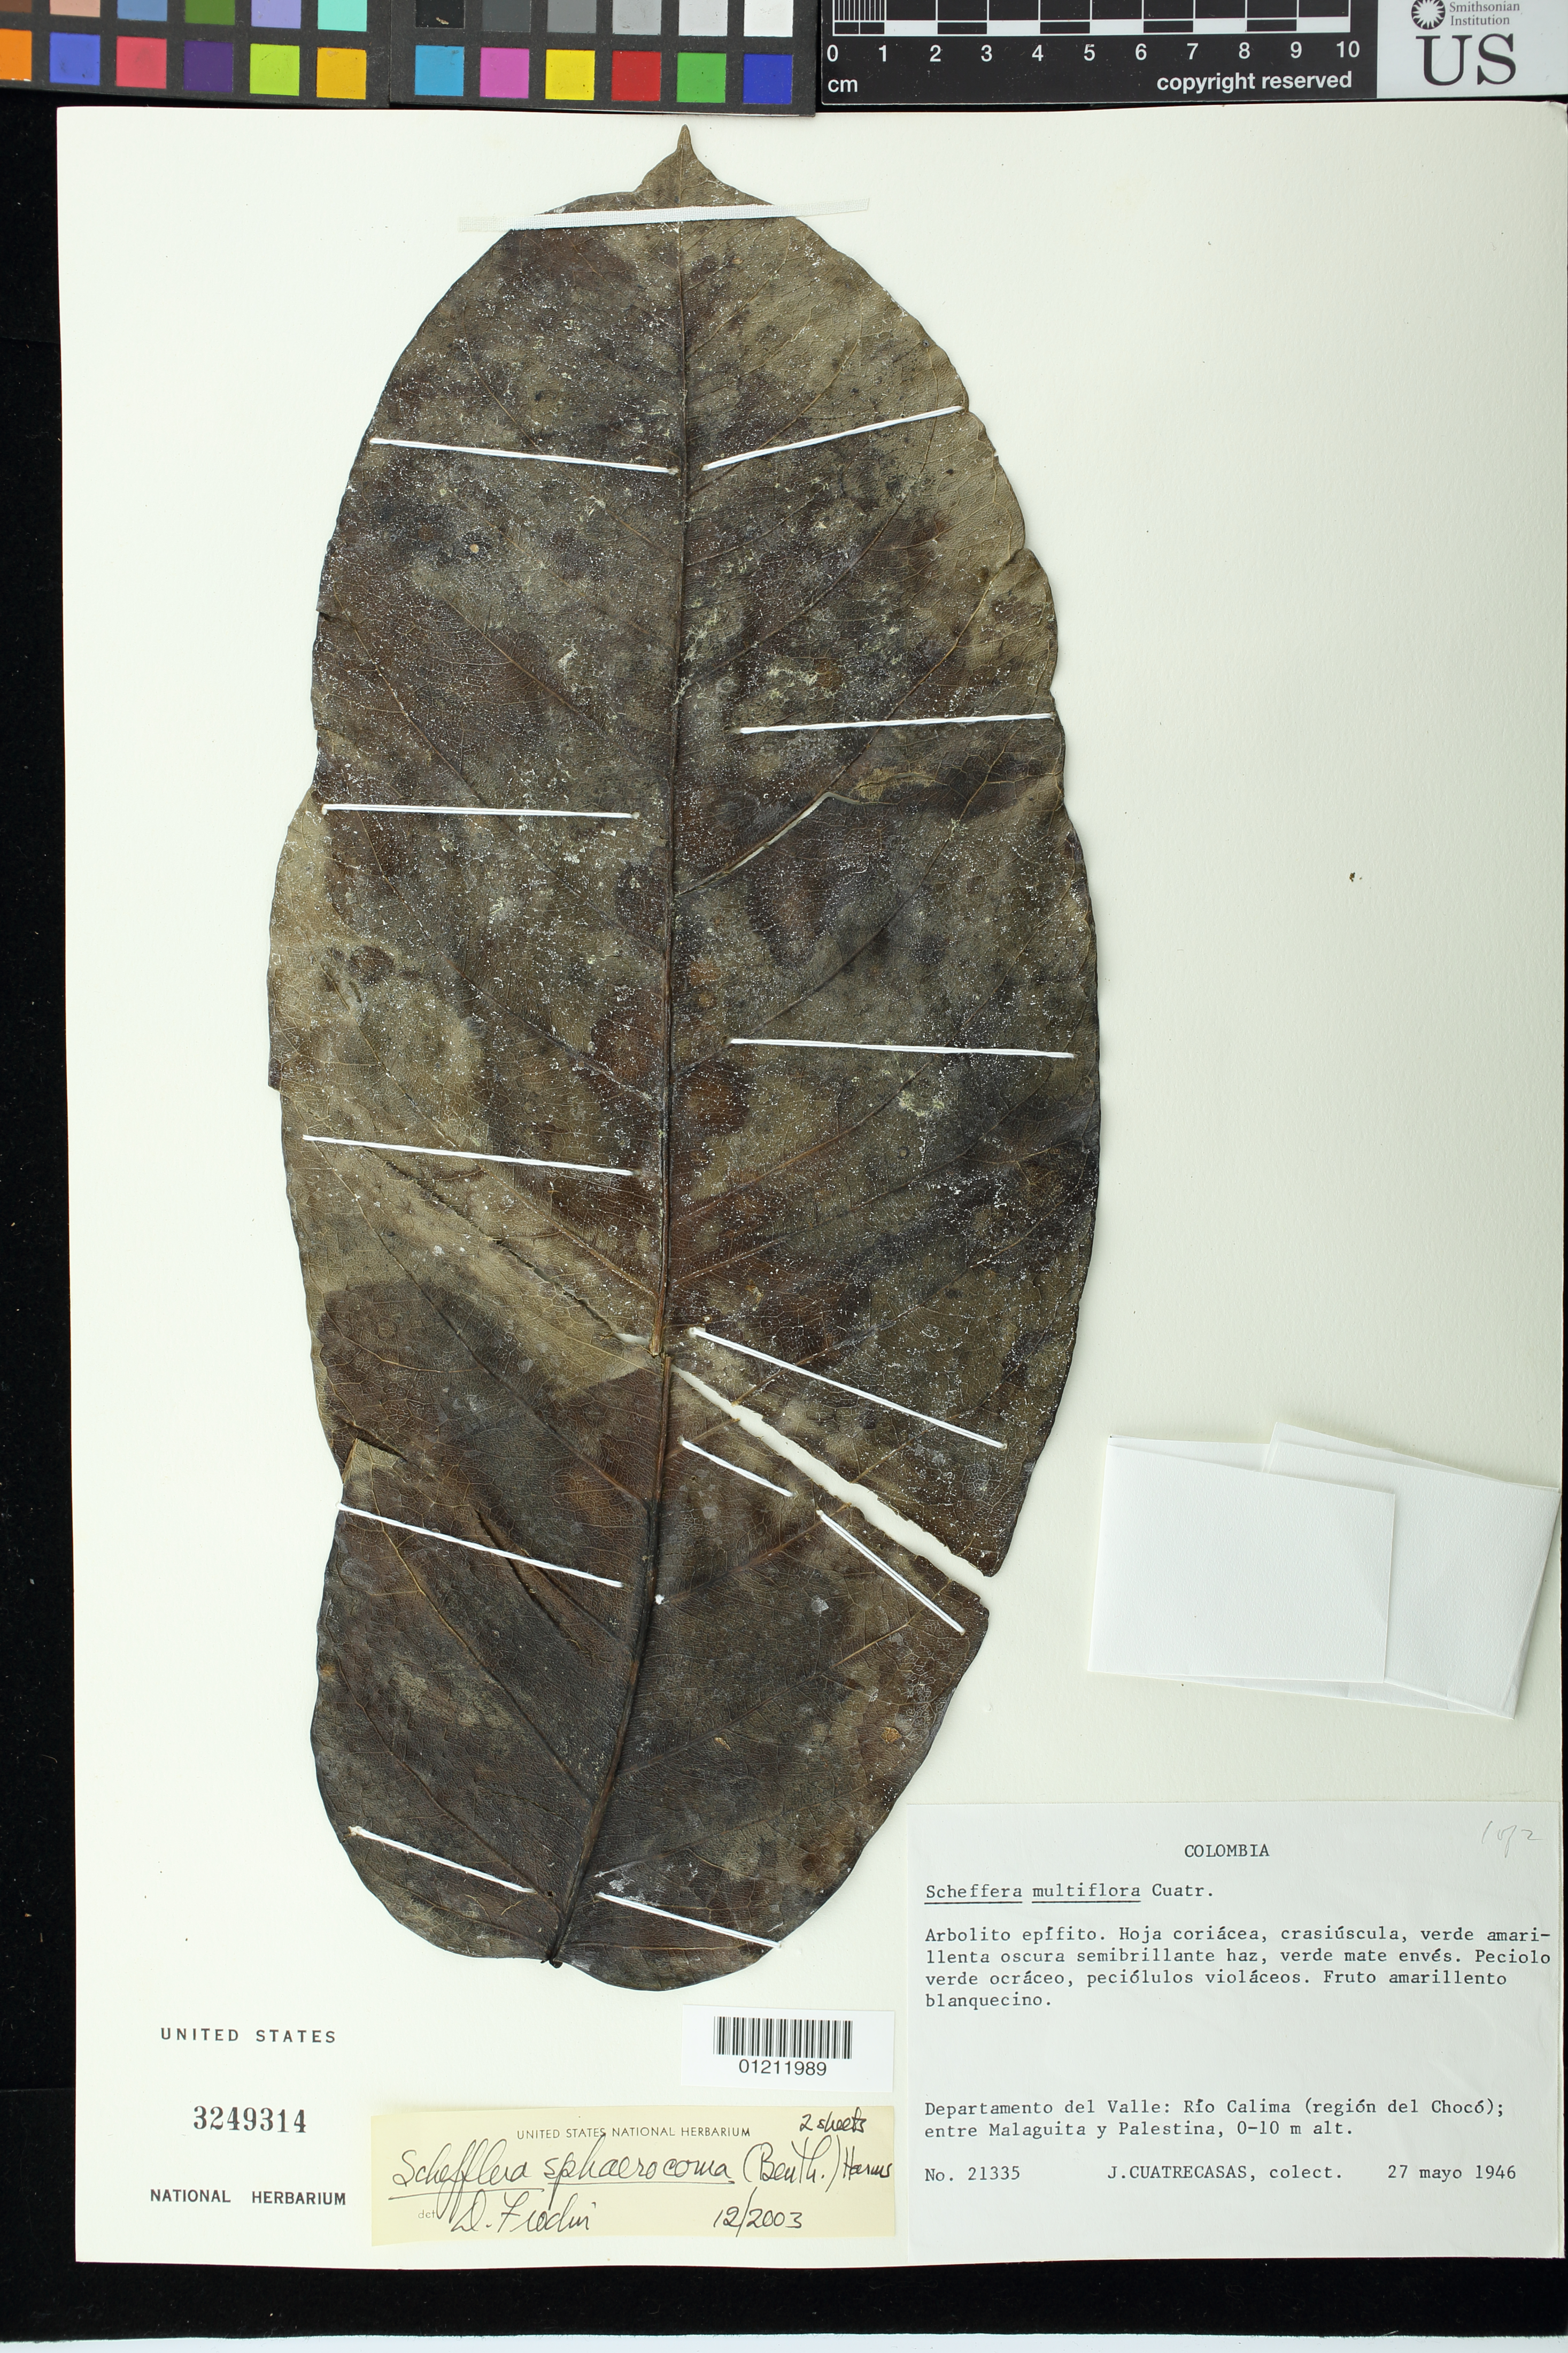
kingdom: Plantae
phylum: Tracheophyta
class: Magnoliopsida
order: Apiales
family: Araliaceae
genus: Schefflera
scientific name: Schefflera sphaerocoma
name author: (Benth.) Harms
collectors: J. Cuatrecasas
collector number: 21335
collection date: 1946-05-27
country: Colombia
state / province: Valle del Cauca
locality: Departamento del Valle: Río Calima (región del Chocó); entre Malaguita y Palestina.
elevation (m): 0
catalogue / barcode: US 3249314